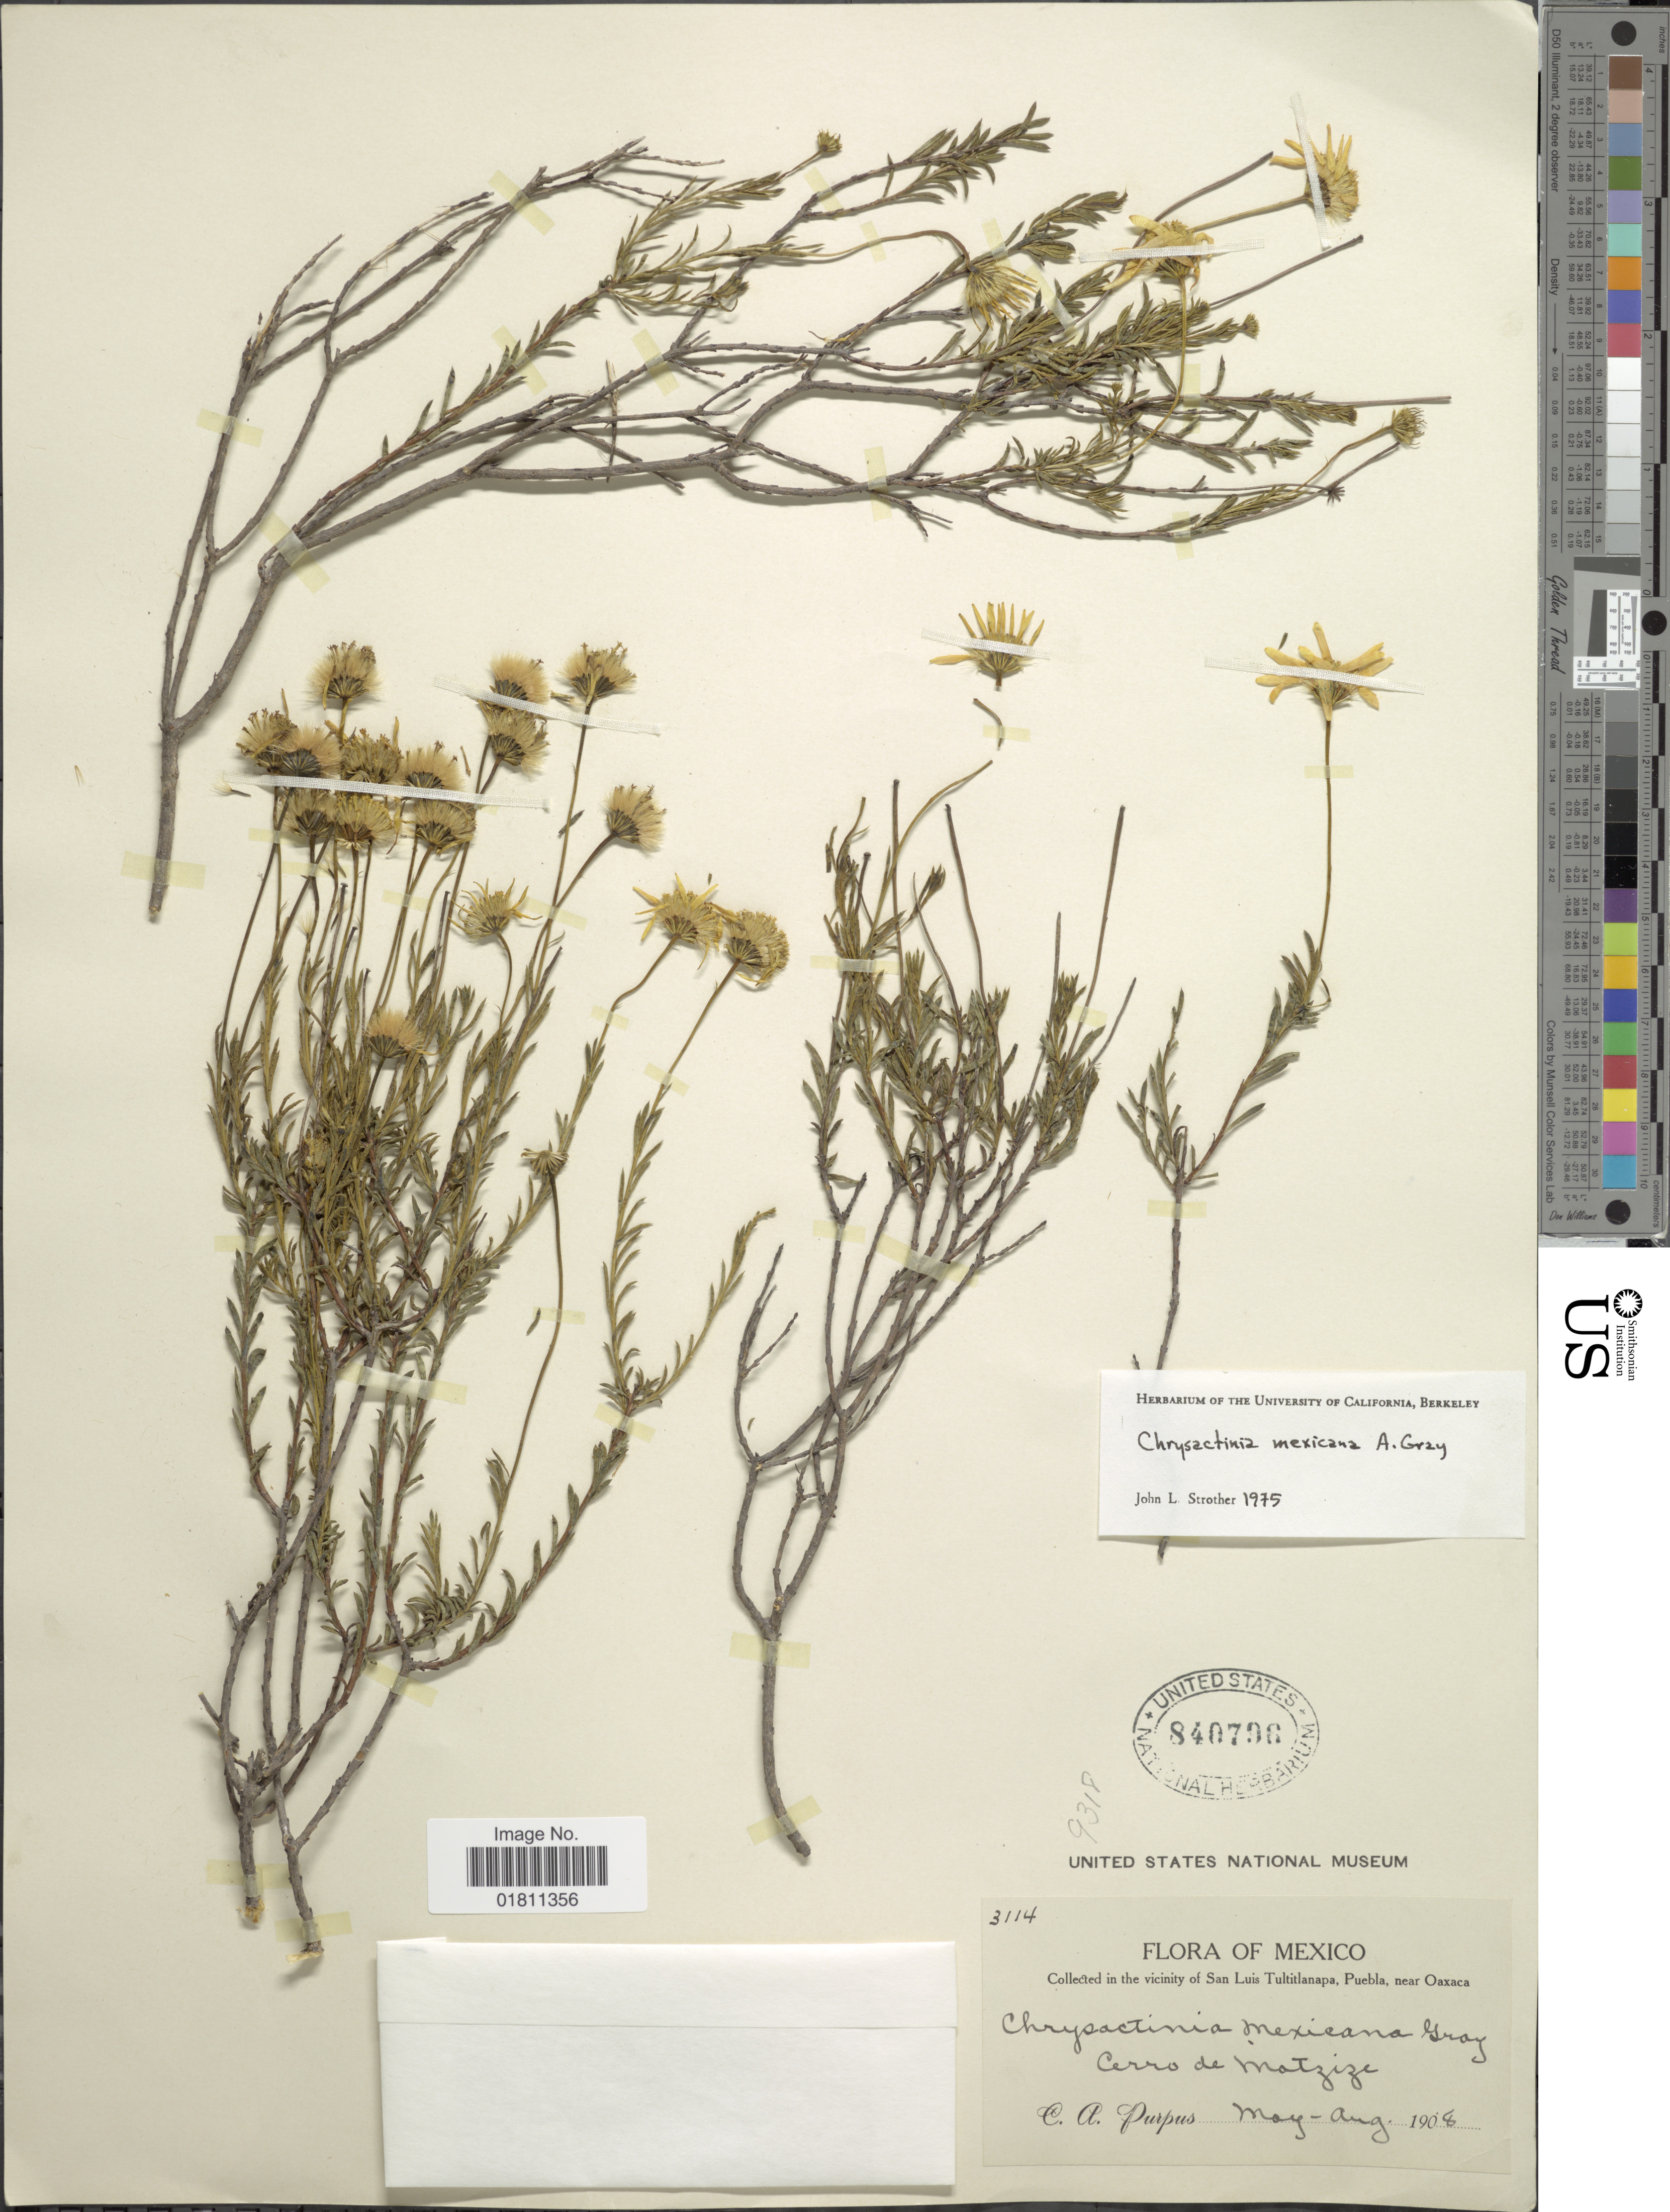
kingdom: Plantae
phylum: Tracheophyta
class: Magnoliopsida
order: Asterales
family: Asteraceae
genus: Chrysactinia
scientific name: Chrysactinia mexicana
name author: A. Gray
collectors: C. A. Purpus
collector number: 3114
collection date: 1908-05/1908-08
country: Mexico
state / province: Puebla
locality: Vicinity of San Luis Tultitlanapa, near Oaxaca. Cerro de Matzize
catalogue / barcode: US 840796